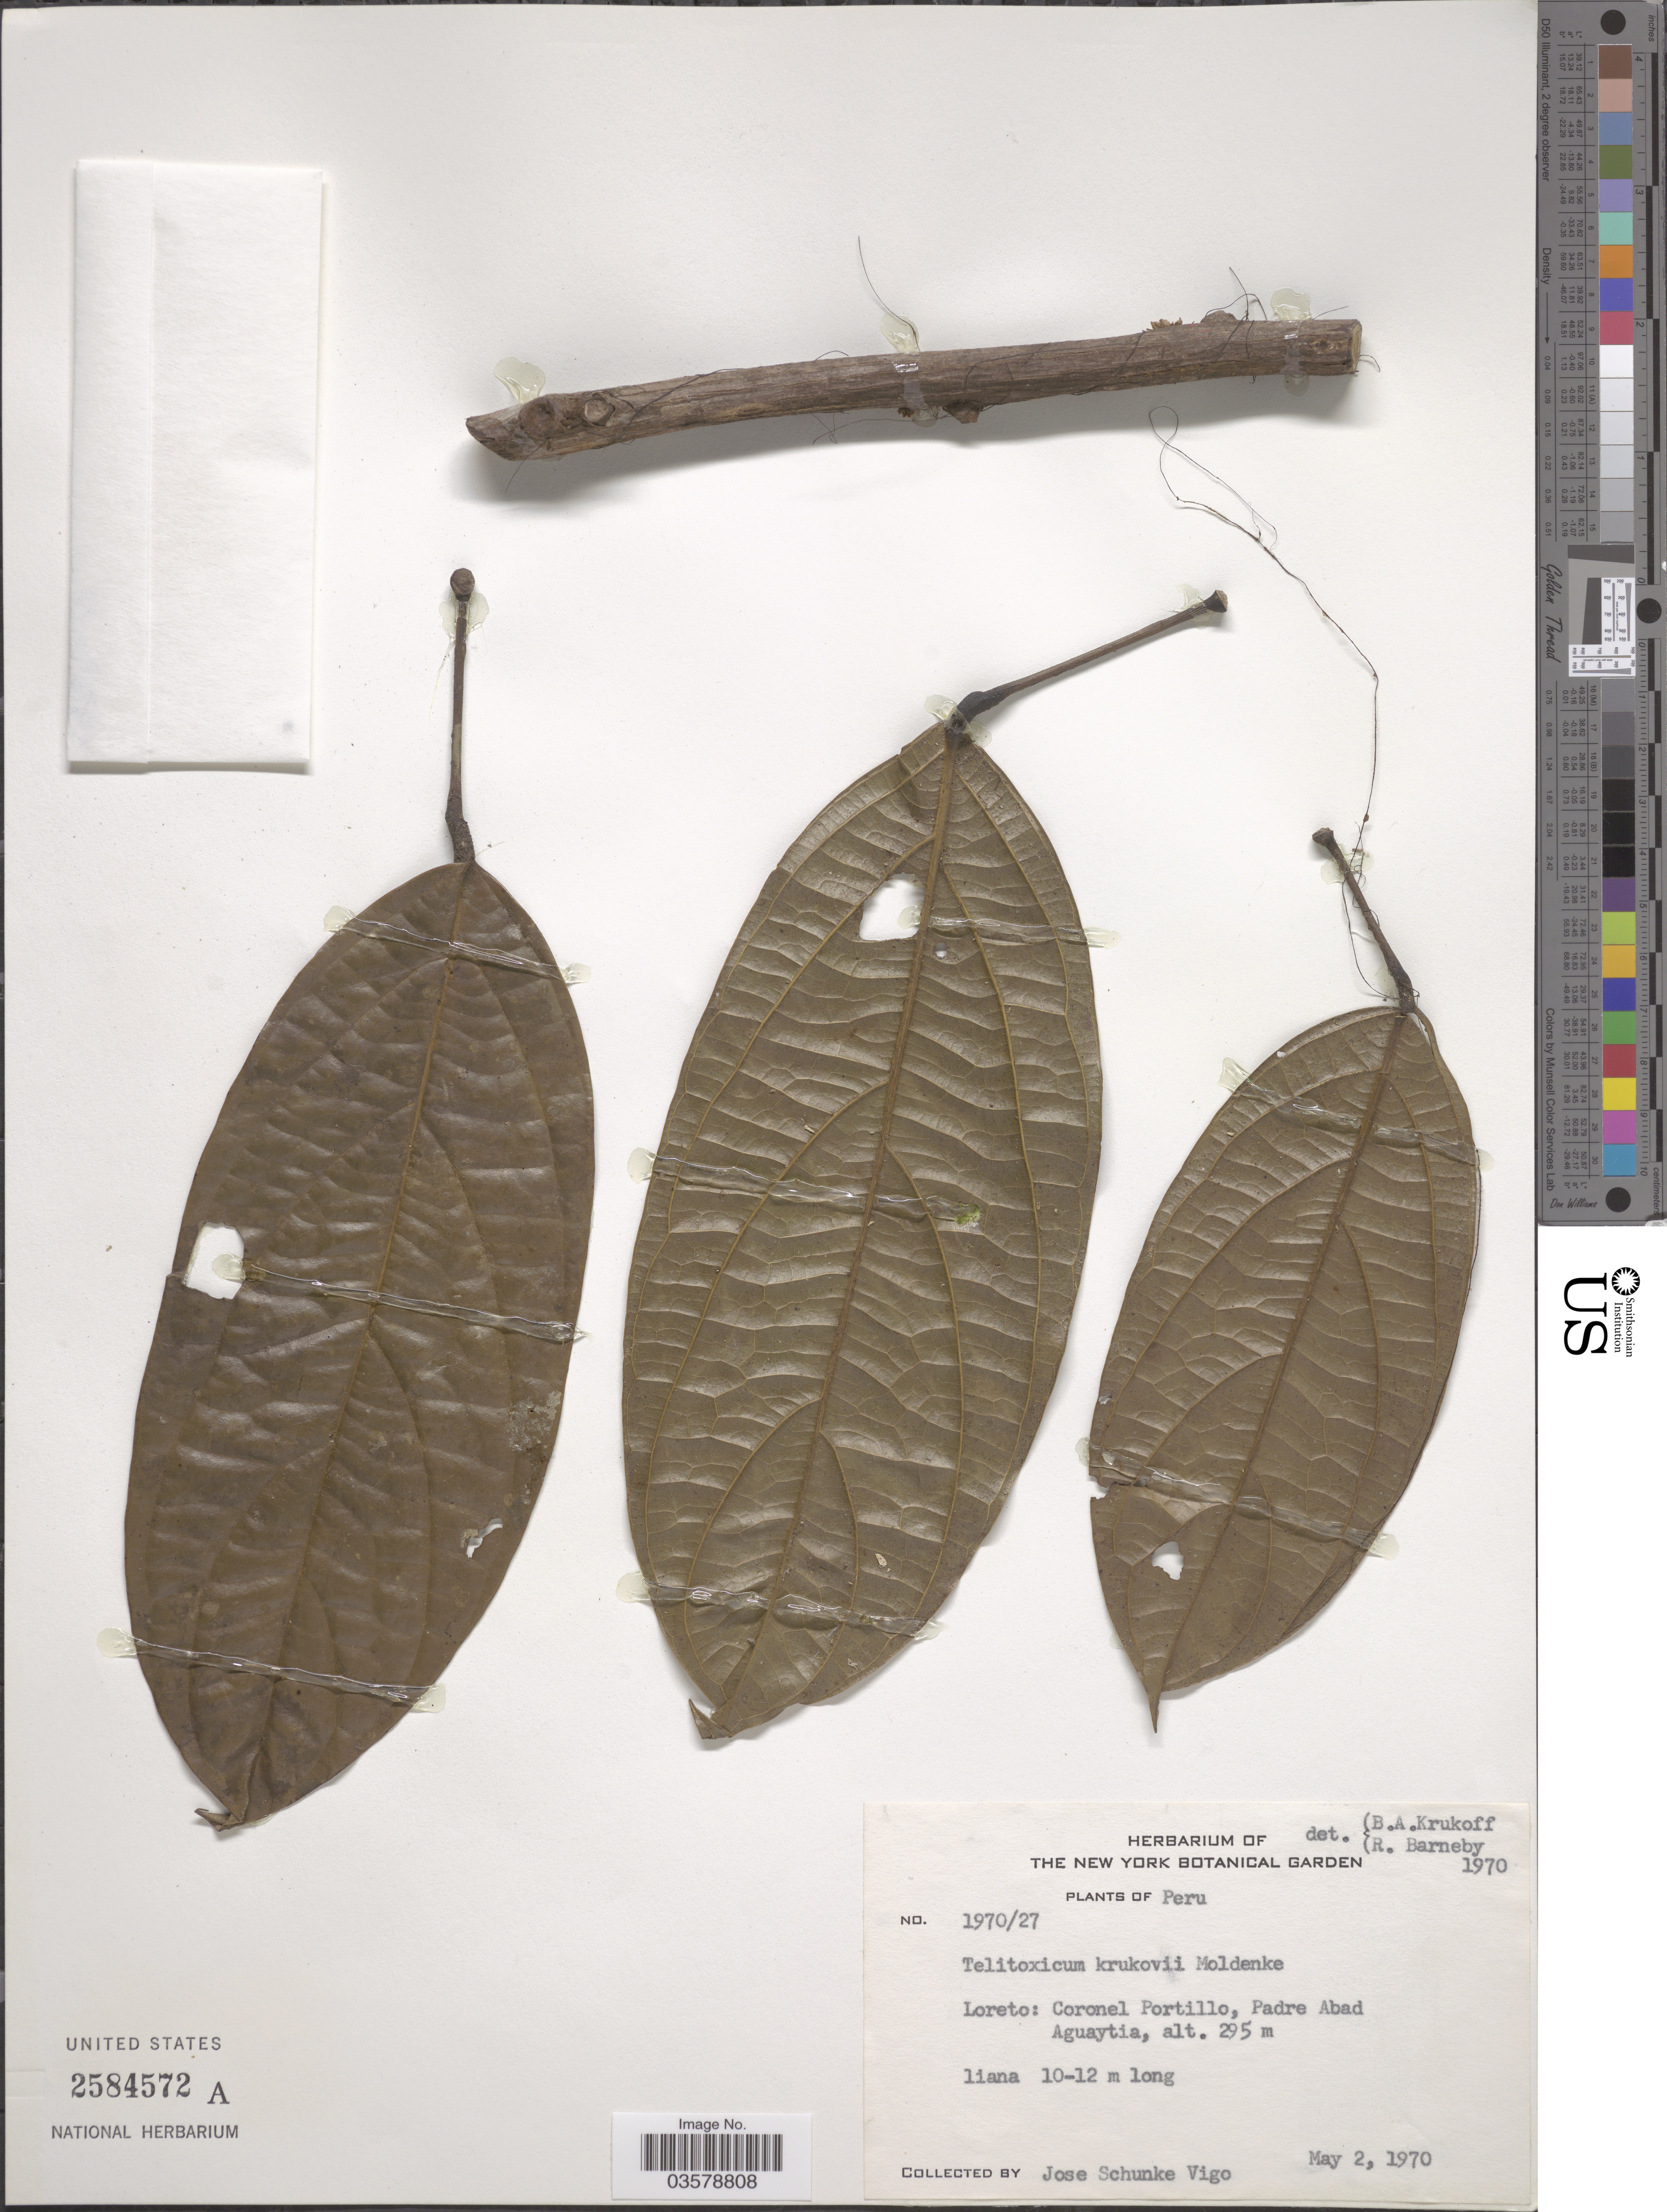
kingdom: Plantae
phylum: Tracheophyta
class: Magnoliopsida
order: Ranunculales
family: Menispermaceae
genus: Telitoxicum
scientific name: Telitoxicum krukovii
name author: Moldenke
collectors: J. Schunke Vigo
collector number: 1970/27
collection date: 1970-05-02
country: Peru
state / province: Loreto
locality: Coronel Portillo, Padre Abad. Aguaytia.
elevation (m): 295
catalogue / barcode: US 2584572A